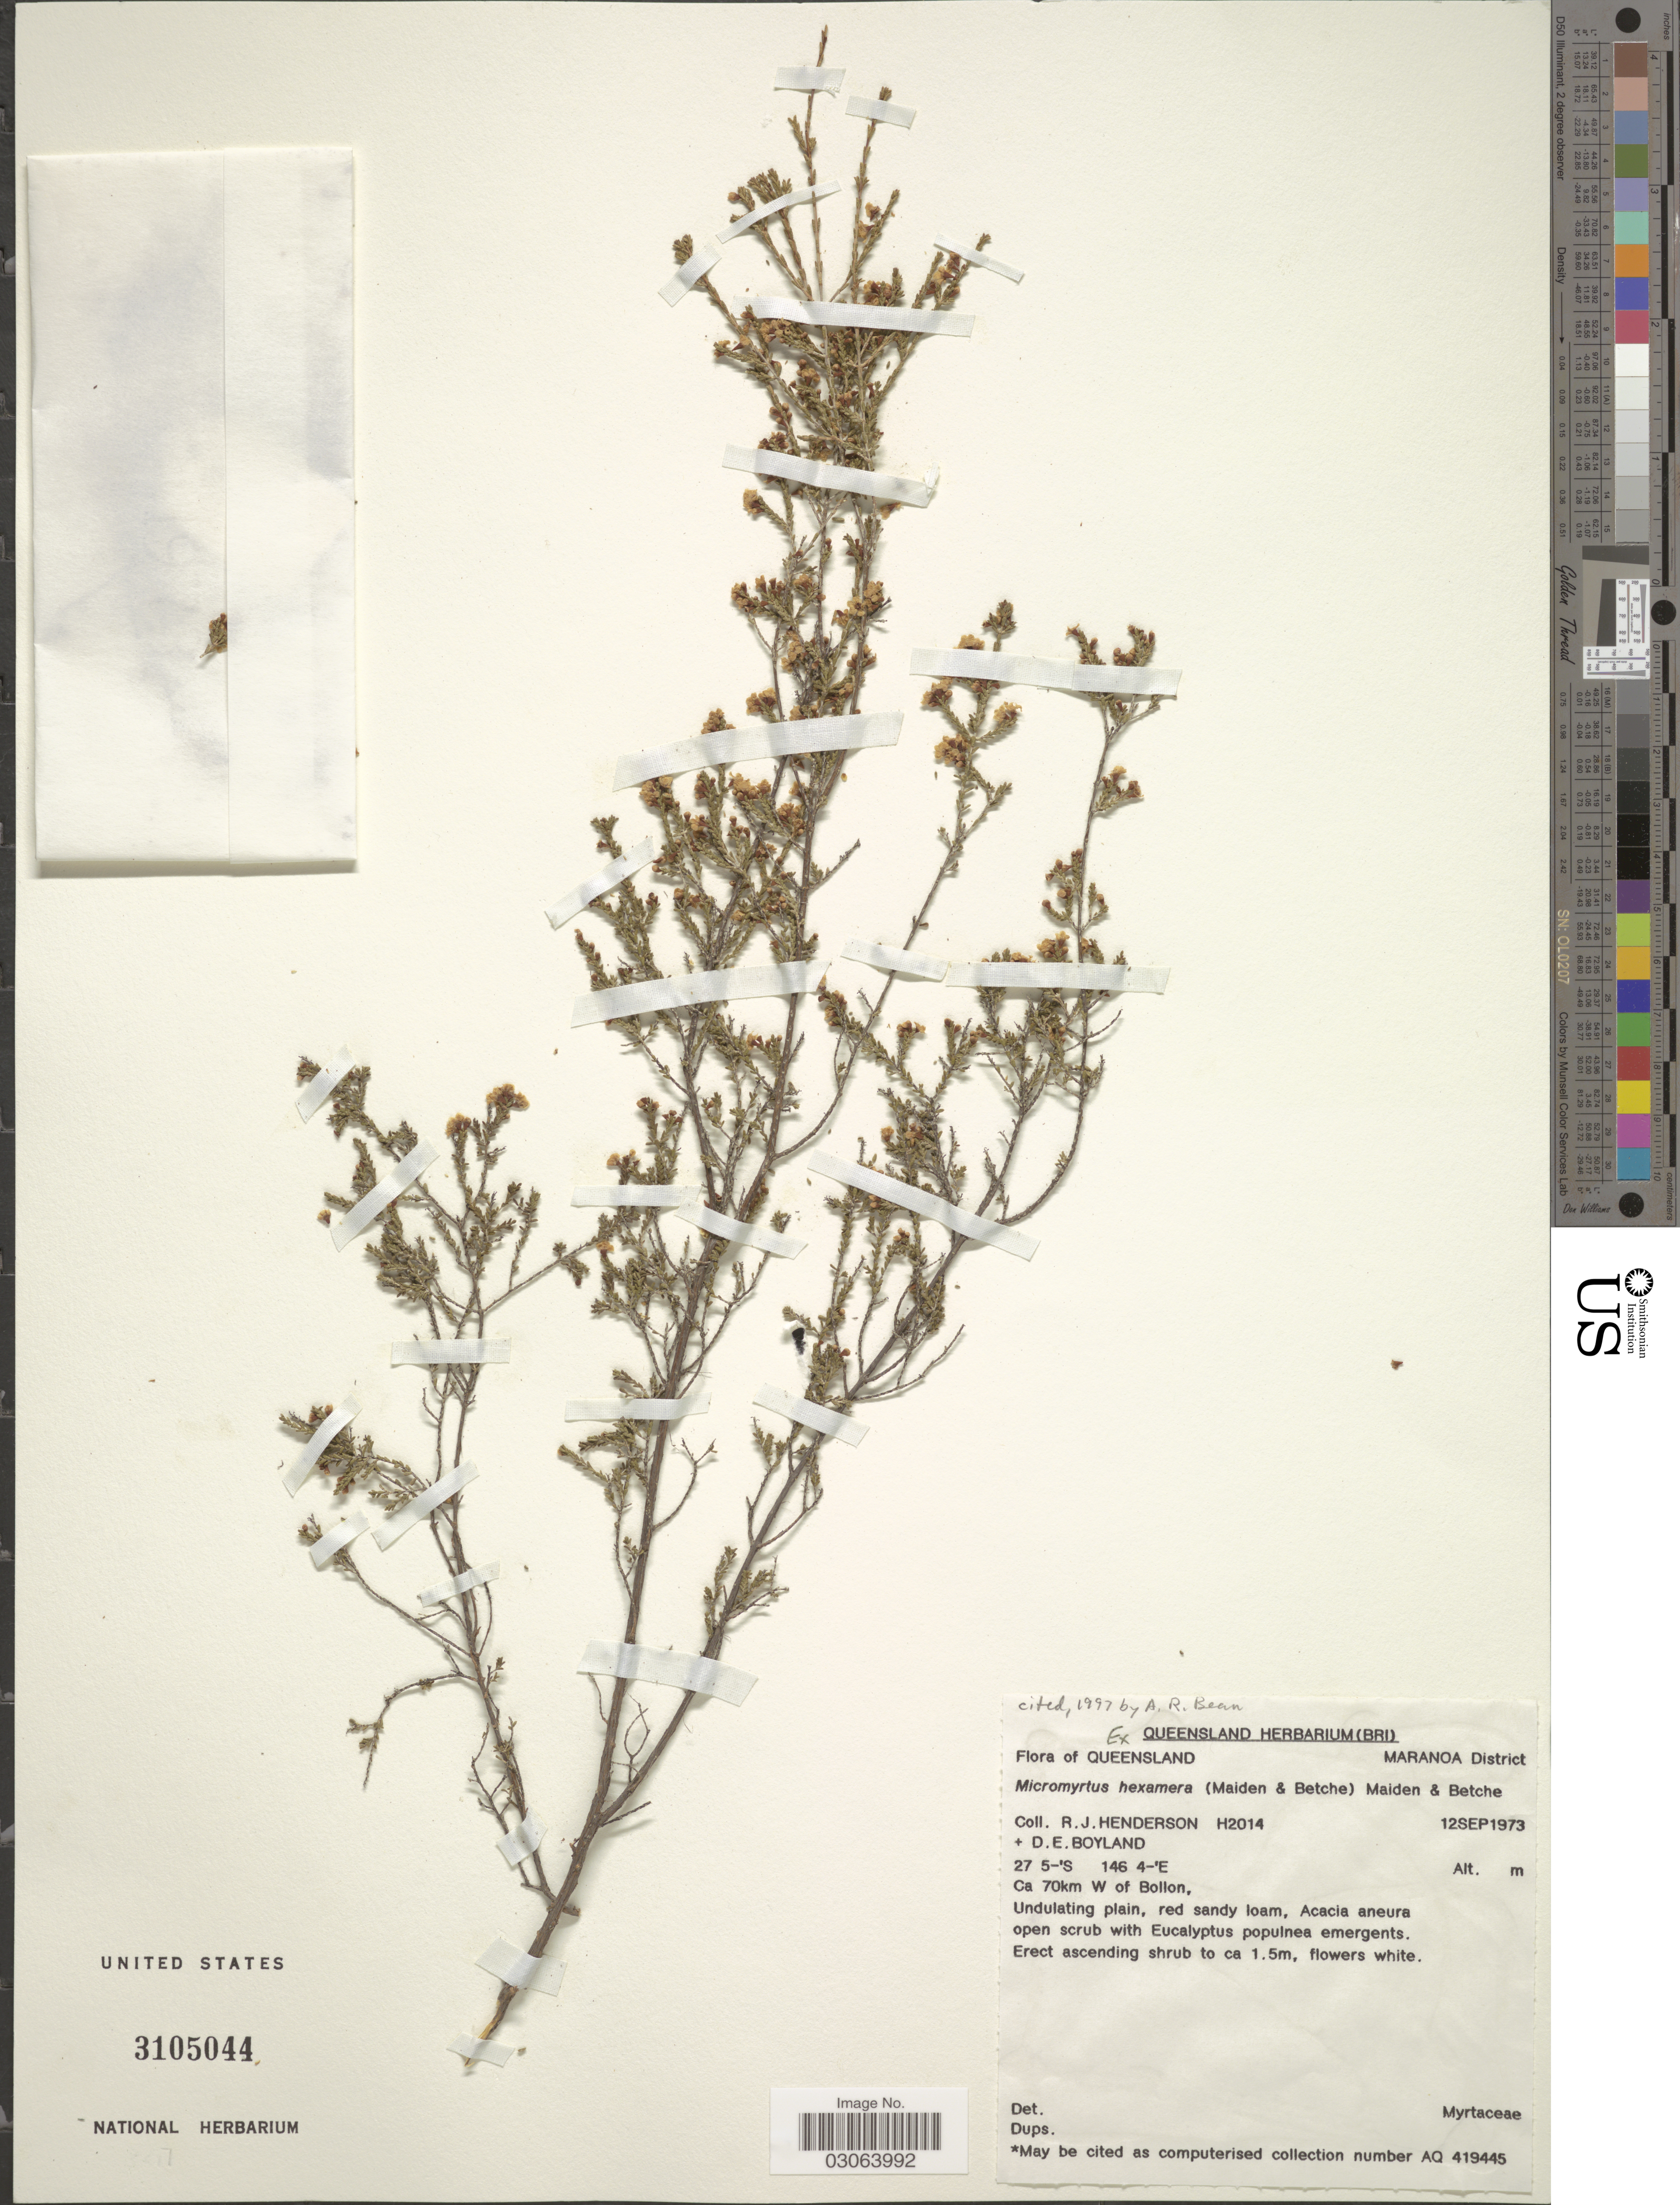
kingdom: Plantae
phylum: Tracheophyta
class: Magnoliopsida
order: Myrtales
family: Myrtaceae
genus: Micromyrtus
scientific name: Micromyrtus hexamera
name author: (Maiden & Betche) Maiden & Betche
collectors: R. J. F. Henderson & D. Boyland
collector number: H2014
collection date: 1973-09-12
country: Australia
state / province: Queensland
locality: Maranao District, Ca 70km W of Bollon.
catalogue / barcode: US 3105044